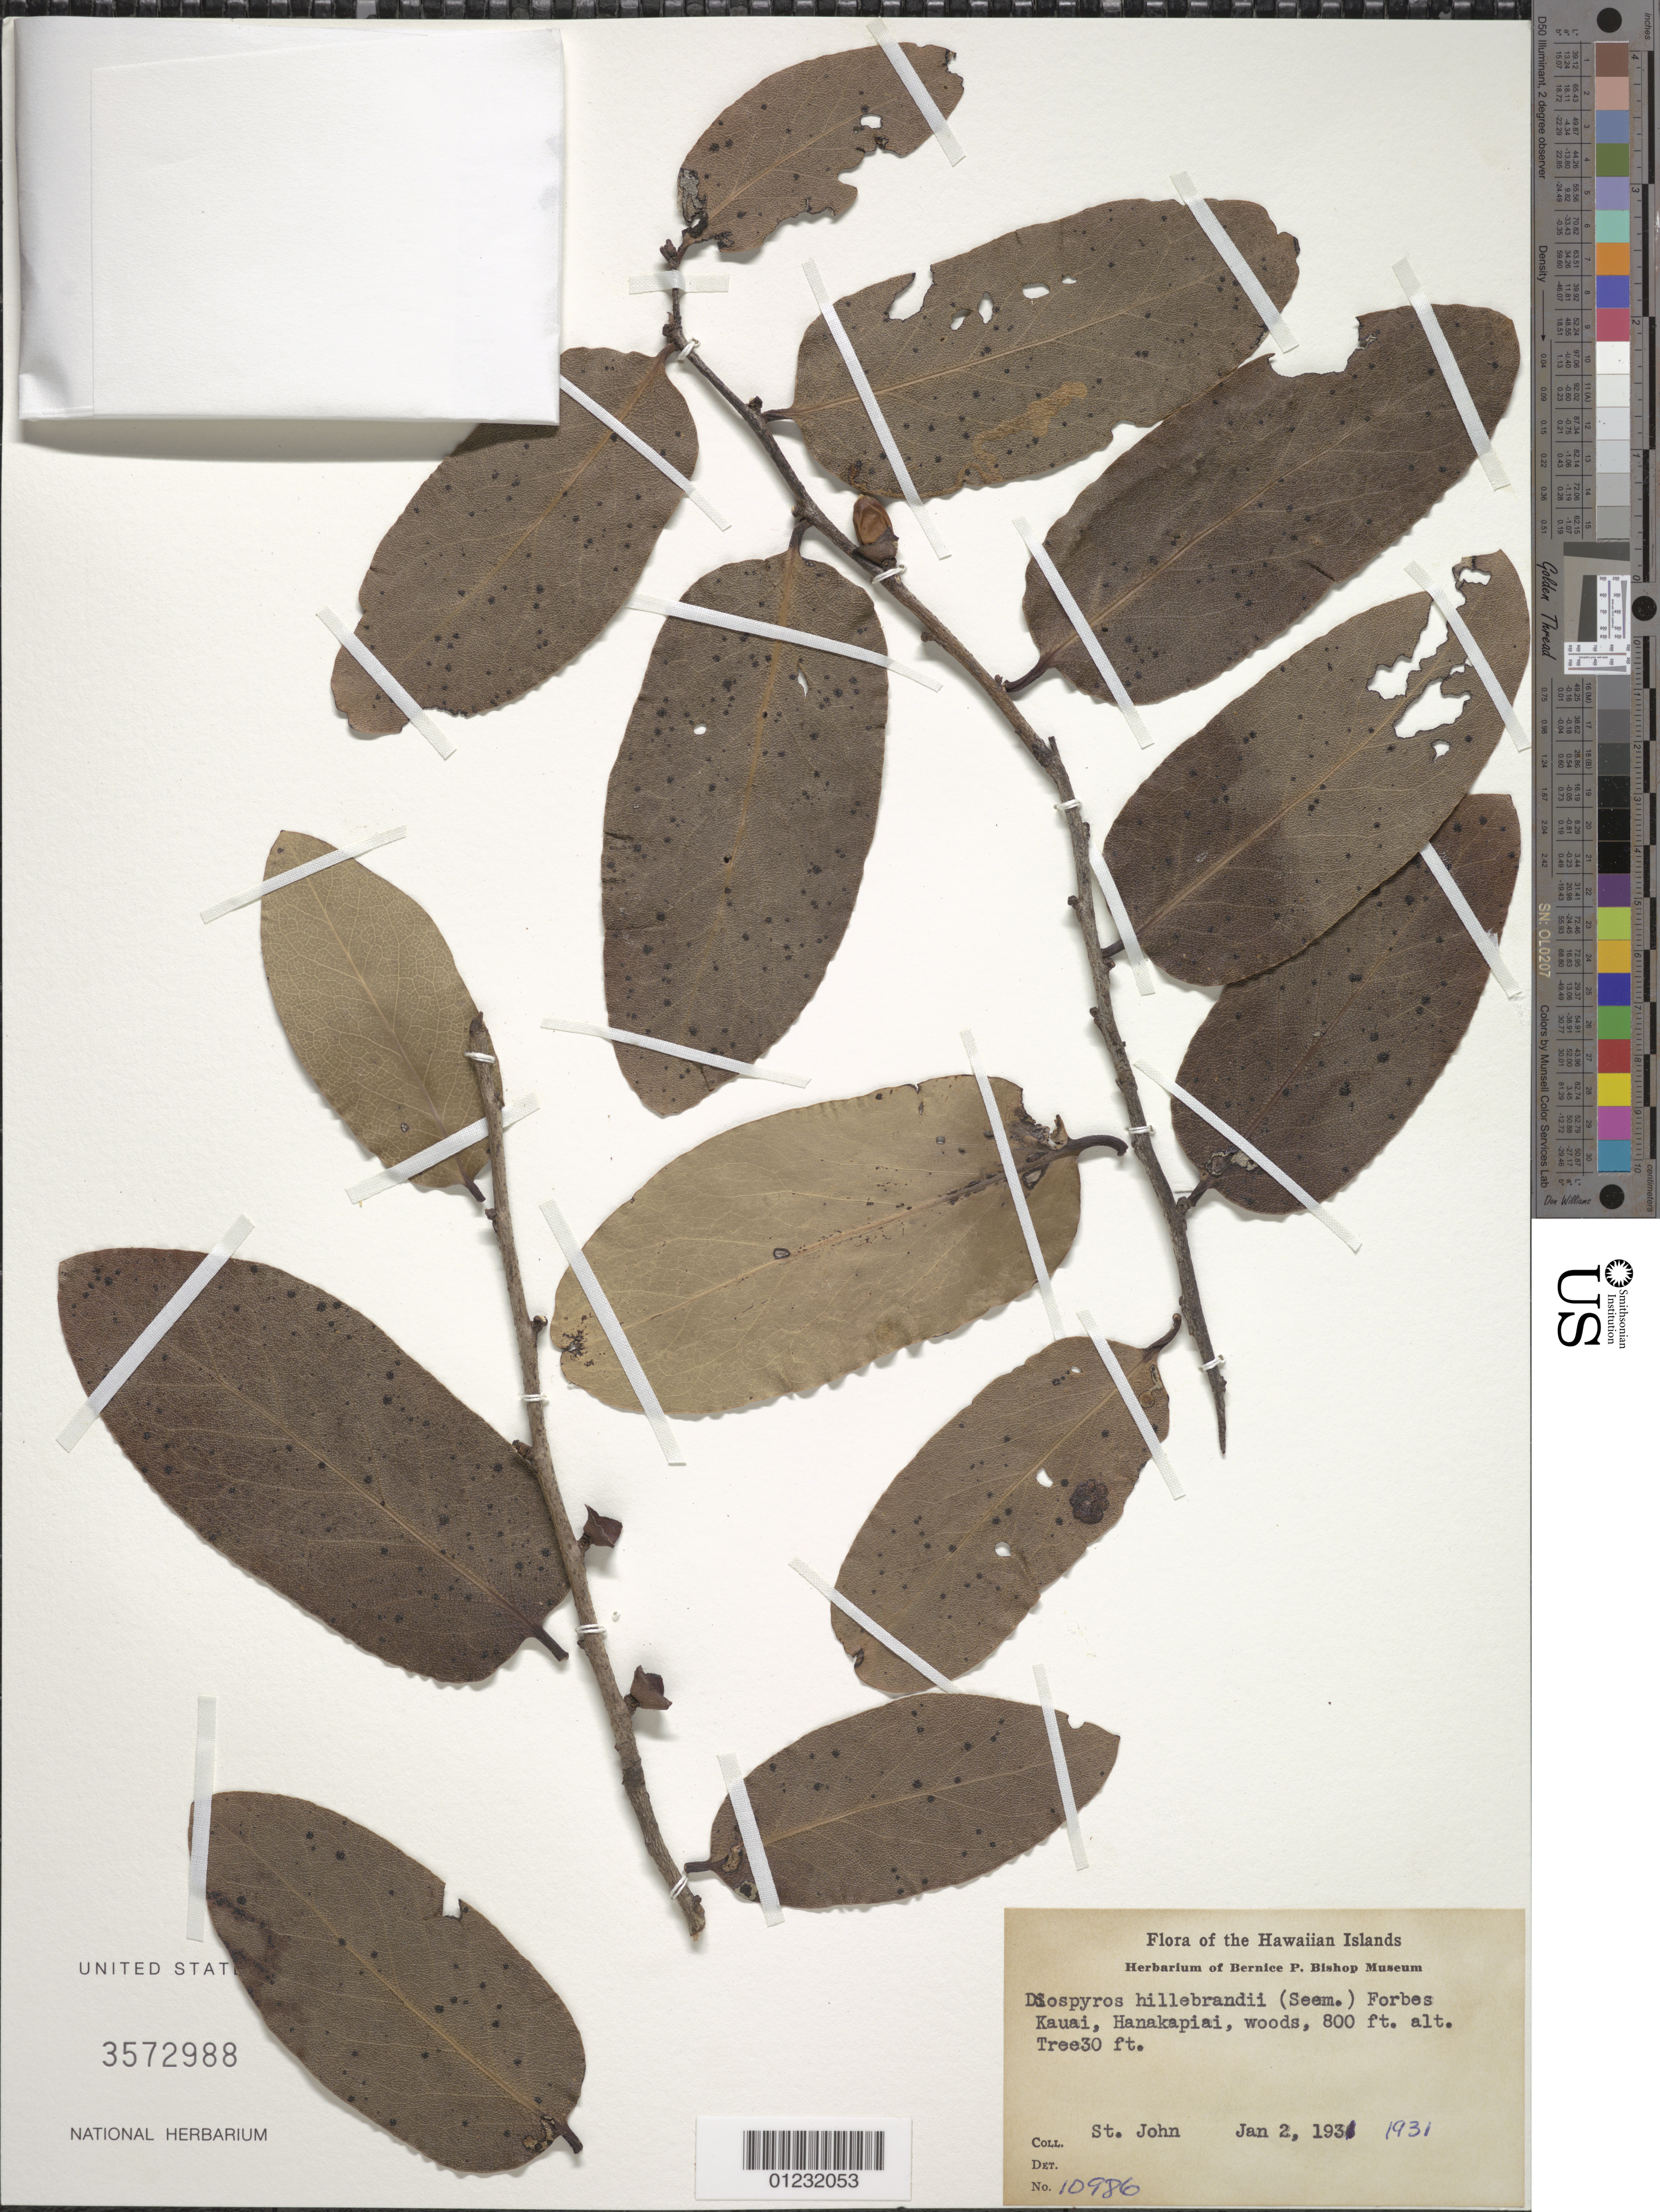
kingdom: Plantae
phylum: Tracheophyta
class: Magnoliopsida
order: Ericales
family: Ebenaceae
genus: Diospyros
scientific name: Diospyros hillebrandii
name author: (Seem.) Fosberg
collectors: H. St. John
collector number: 10986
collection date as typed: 2 Jan 1931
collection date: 1931-01-02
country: United States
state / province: Hawaii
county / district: Kauai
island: Kaua'i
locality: Hanakapiai.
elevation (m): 244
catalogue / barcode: US 3572988